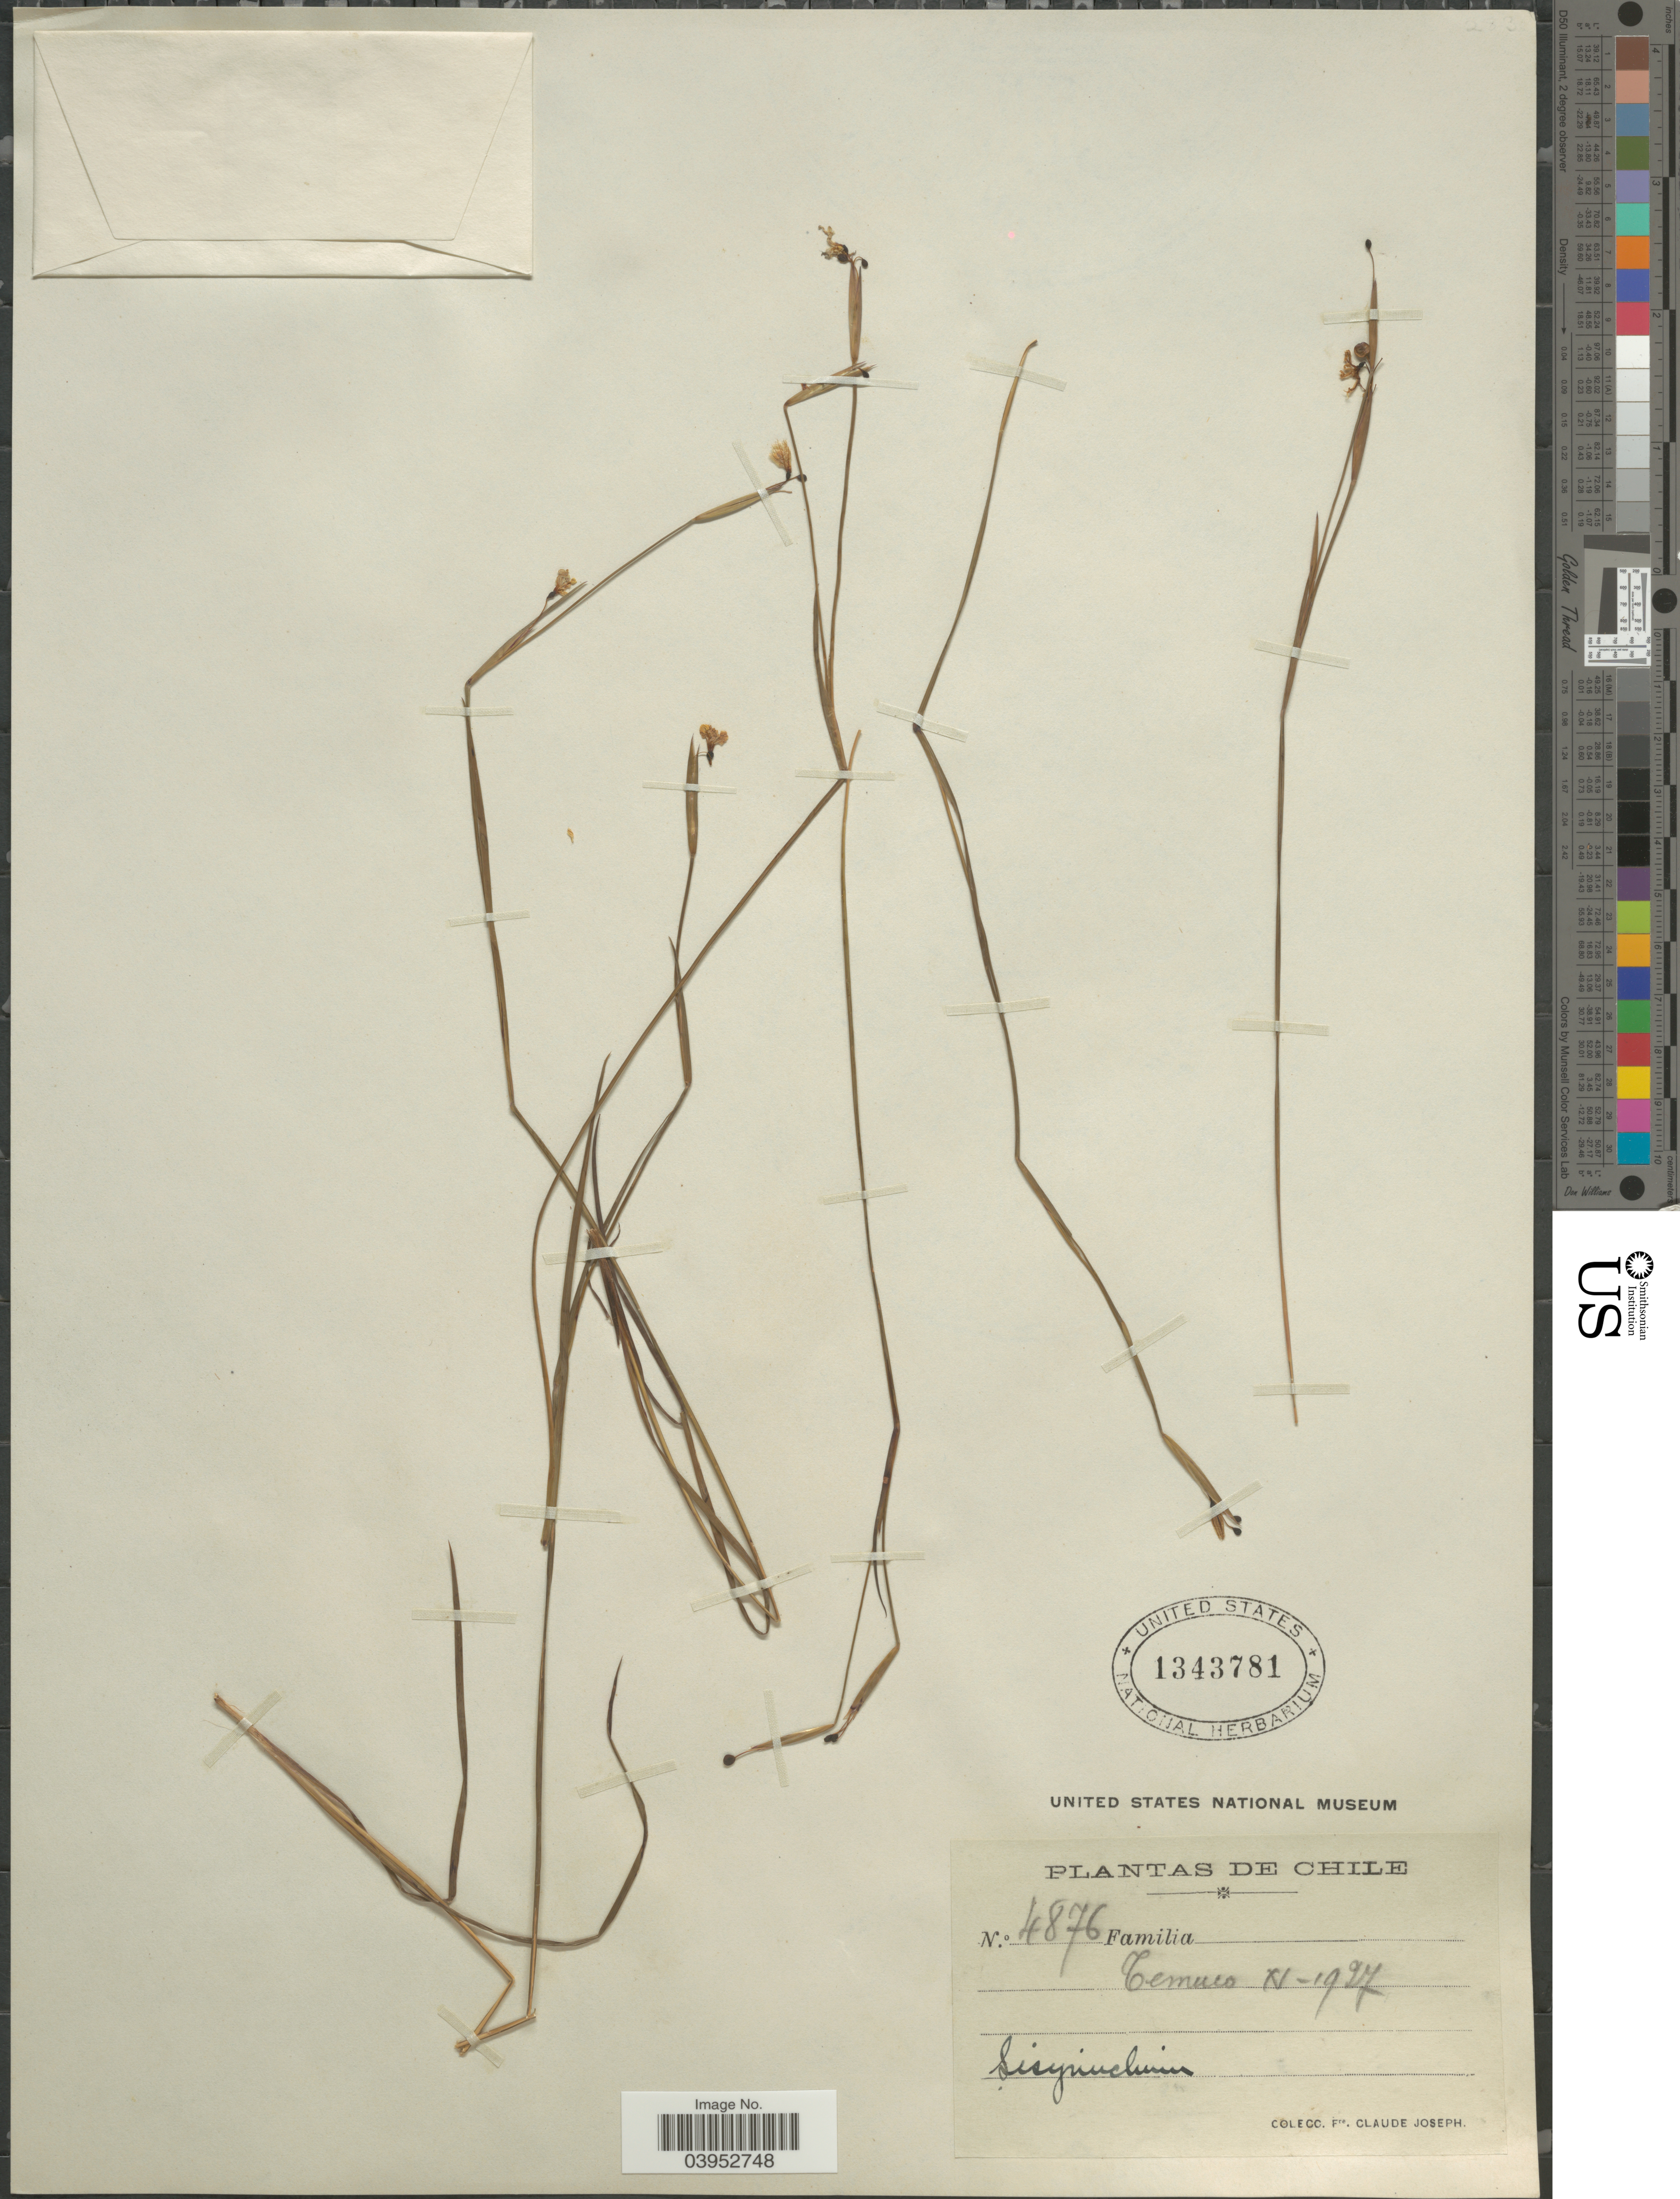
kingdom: Plantae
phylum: Tracheophyta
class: Liliopsida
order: Asparagales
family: Iridaceae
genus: Sisyrinchium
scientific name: Sisyrinchium sp.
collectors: Bro. Claude-Joseph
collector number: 4876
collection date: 1927-11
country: Chile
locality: Temuco.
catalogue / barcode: US 1343781